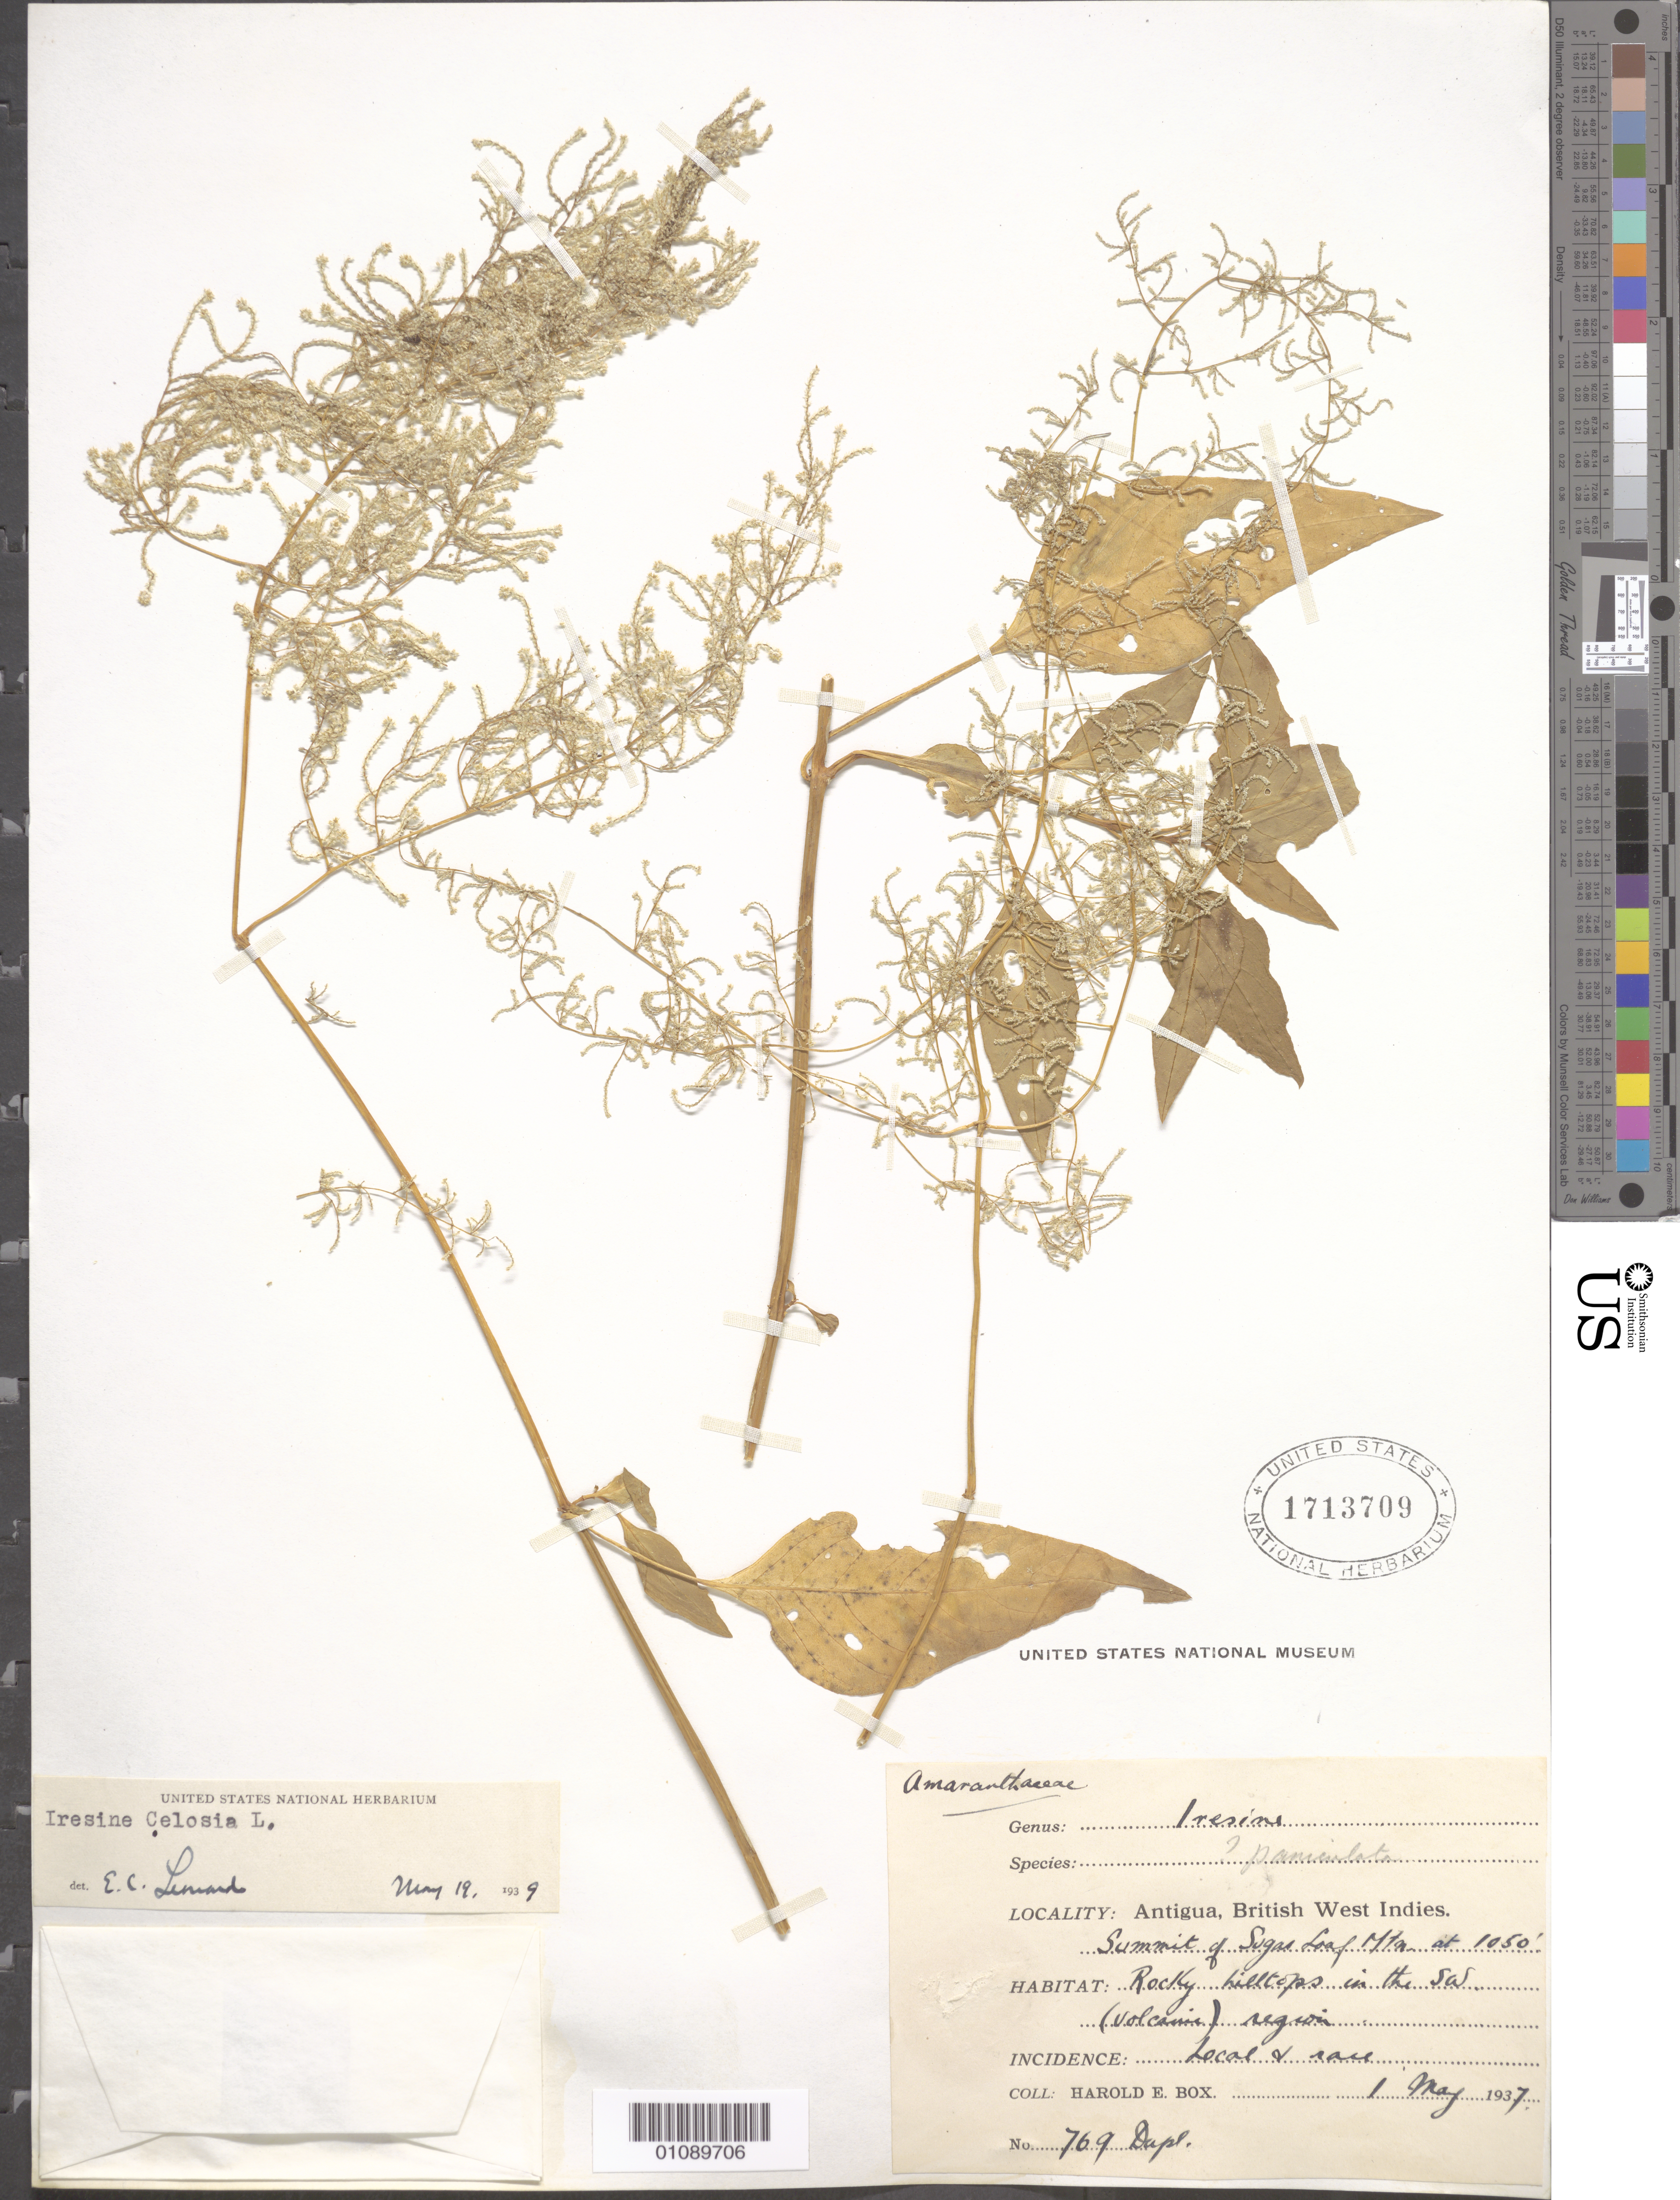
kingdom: Plantae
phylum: Tracheophyta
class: Magnoliopsida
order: Caryophyllales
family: Amaranthaceae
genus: Iresine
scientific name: Iresine celosia subsp. celosia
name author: L.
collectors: H. E. Box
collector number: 769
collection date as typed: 01 May 1937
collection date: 1937-05-01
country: Antigua and Barbuda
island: Antigua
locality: In the SW (volcanic) region. Summit of Sugar Loaf Mt.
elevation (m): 320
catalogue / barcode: US 1713709